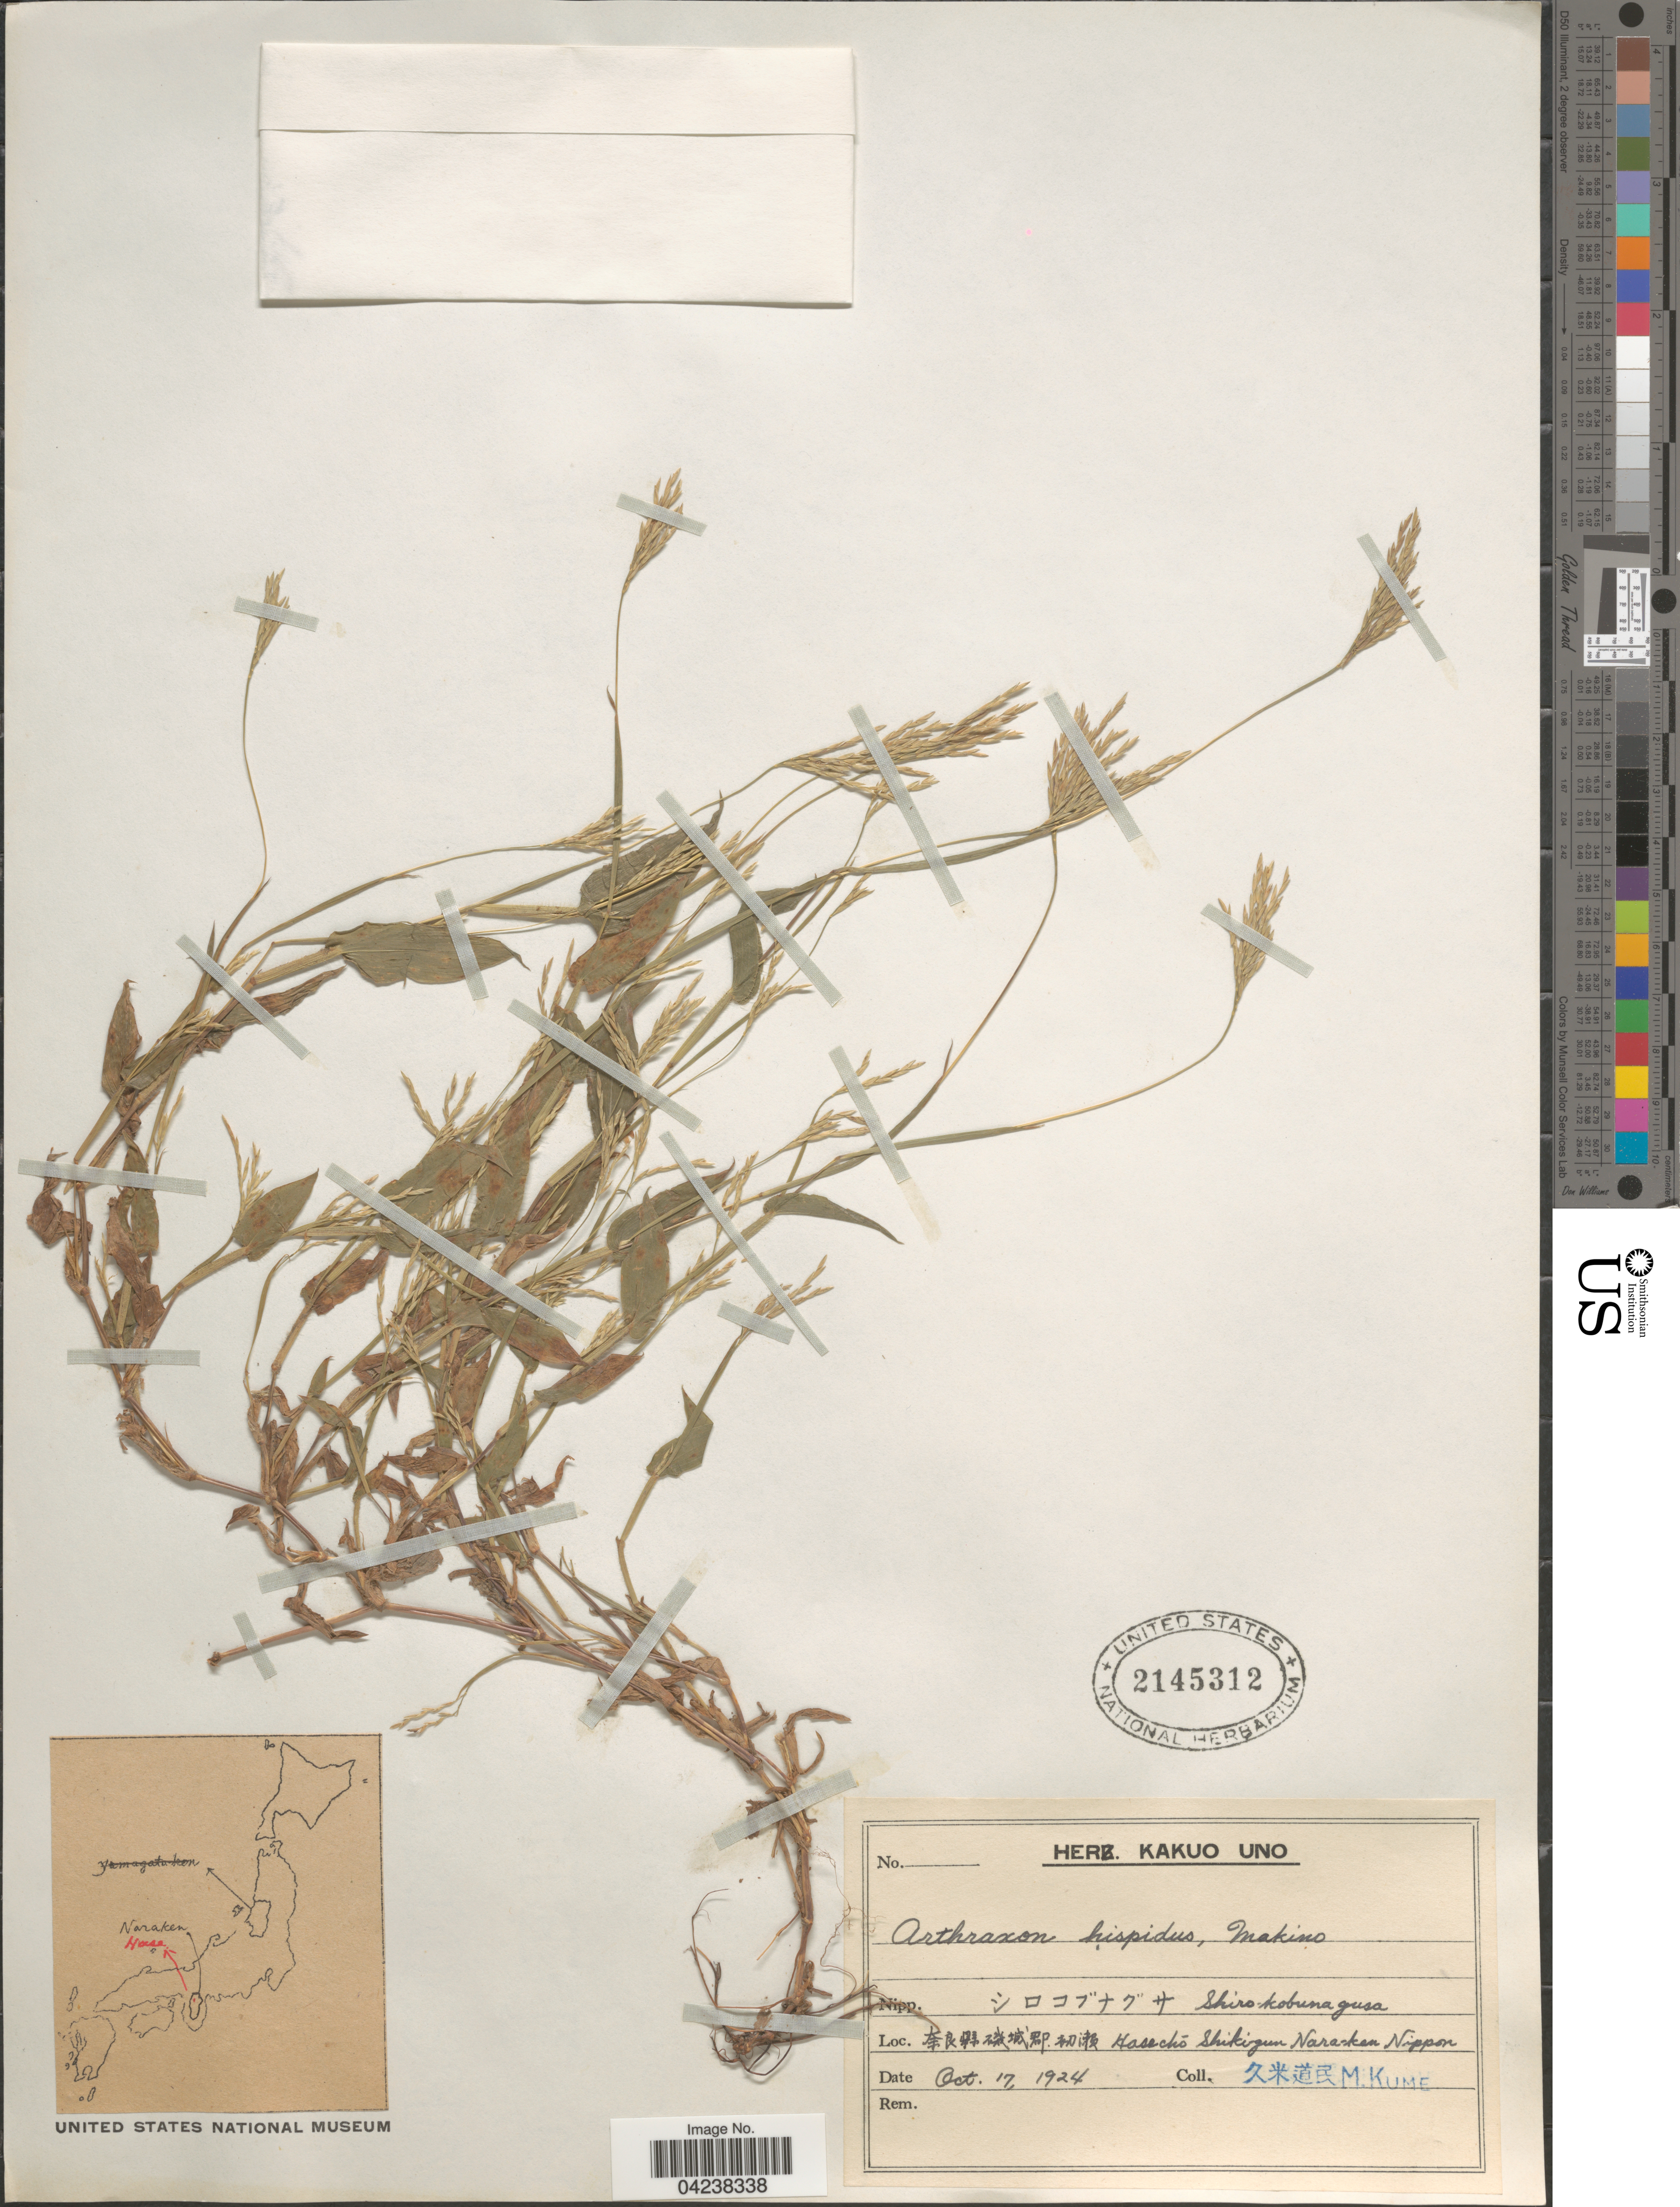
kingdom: Plantae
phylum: Tracheophyta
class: Liliopsida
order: Poales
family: Poaceae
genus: Arthraxon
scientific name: Arthraxon hispidus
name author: (Thunb.) Makino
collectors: M. Kume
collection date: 1924-10-17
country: Japan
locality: X. Hasecho Shikigun Nara-ken Nippon.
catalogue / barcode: US 2145312